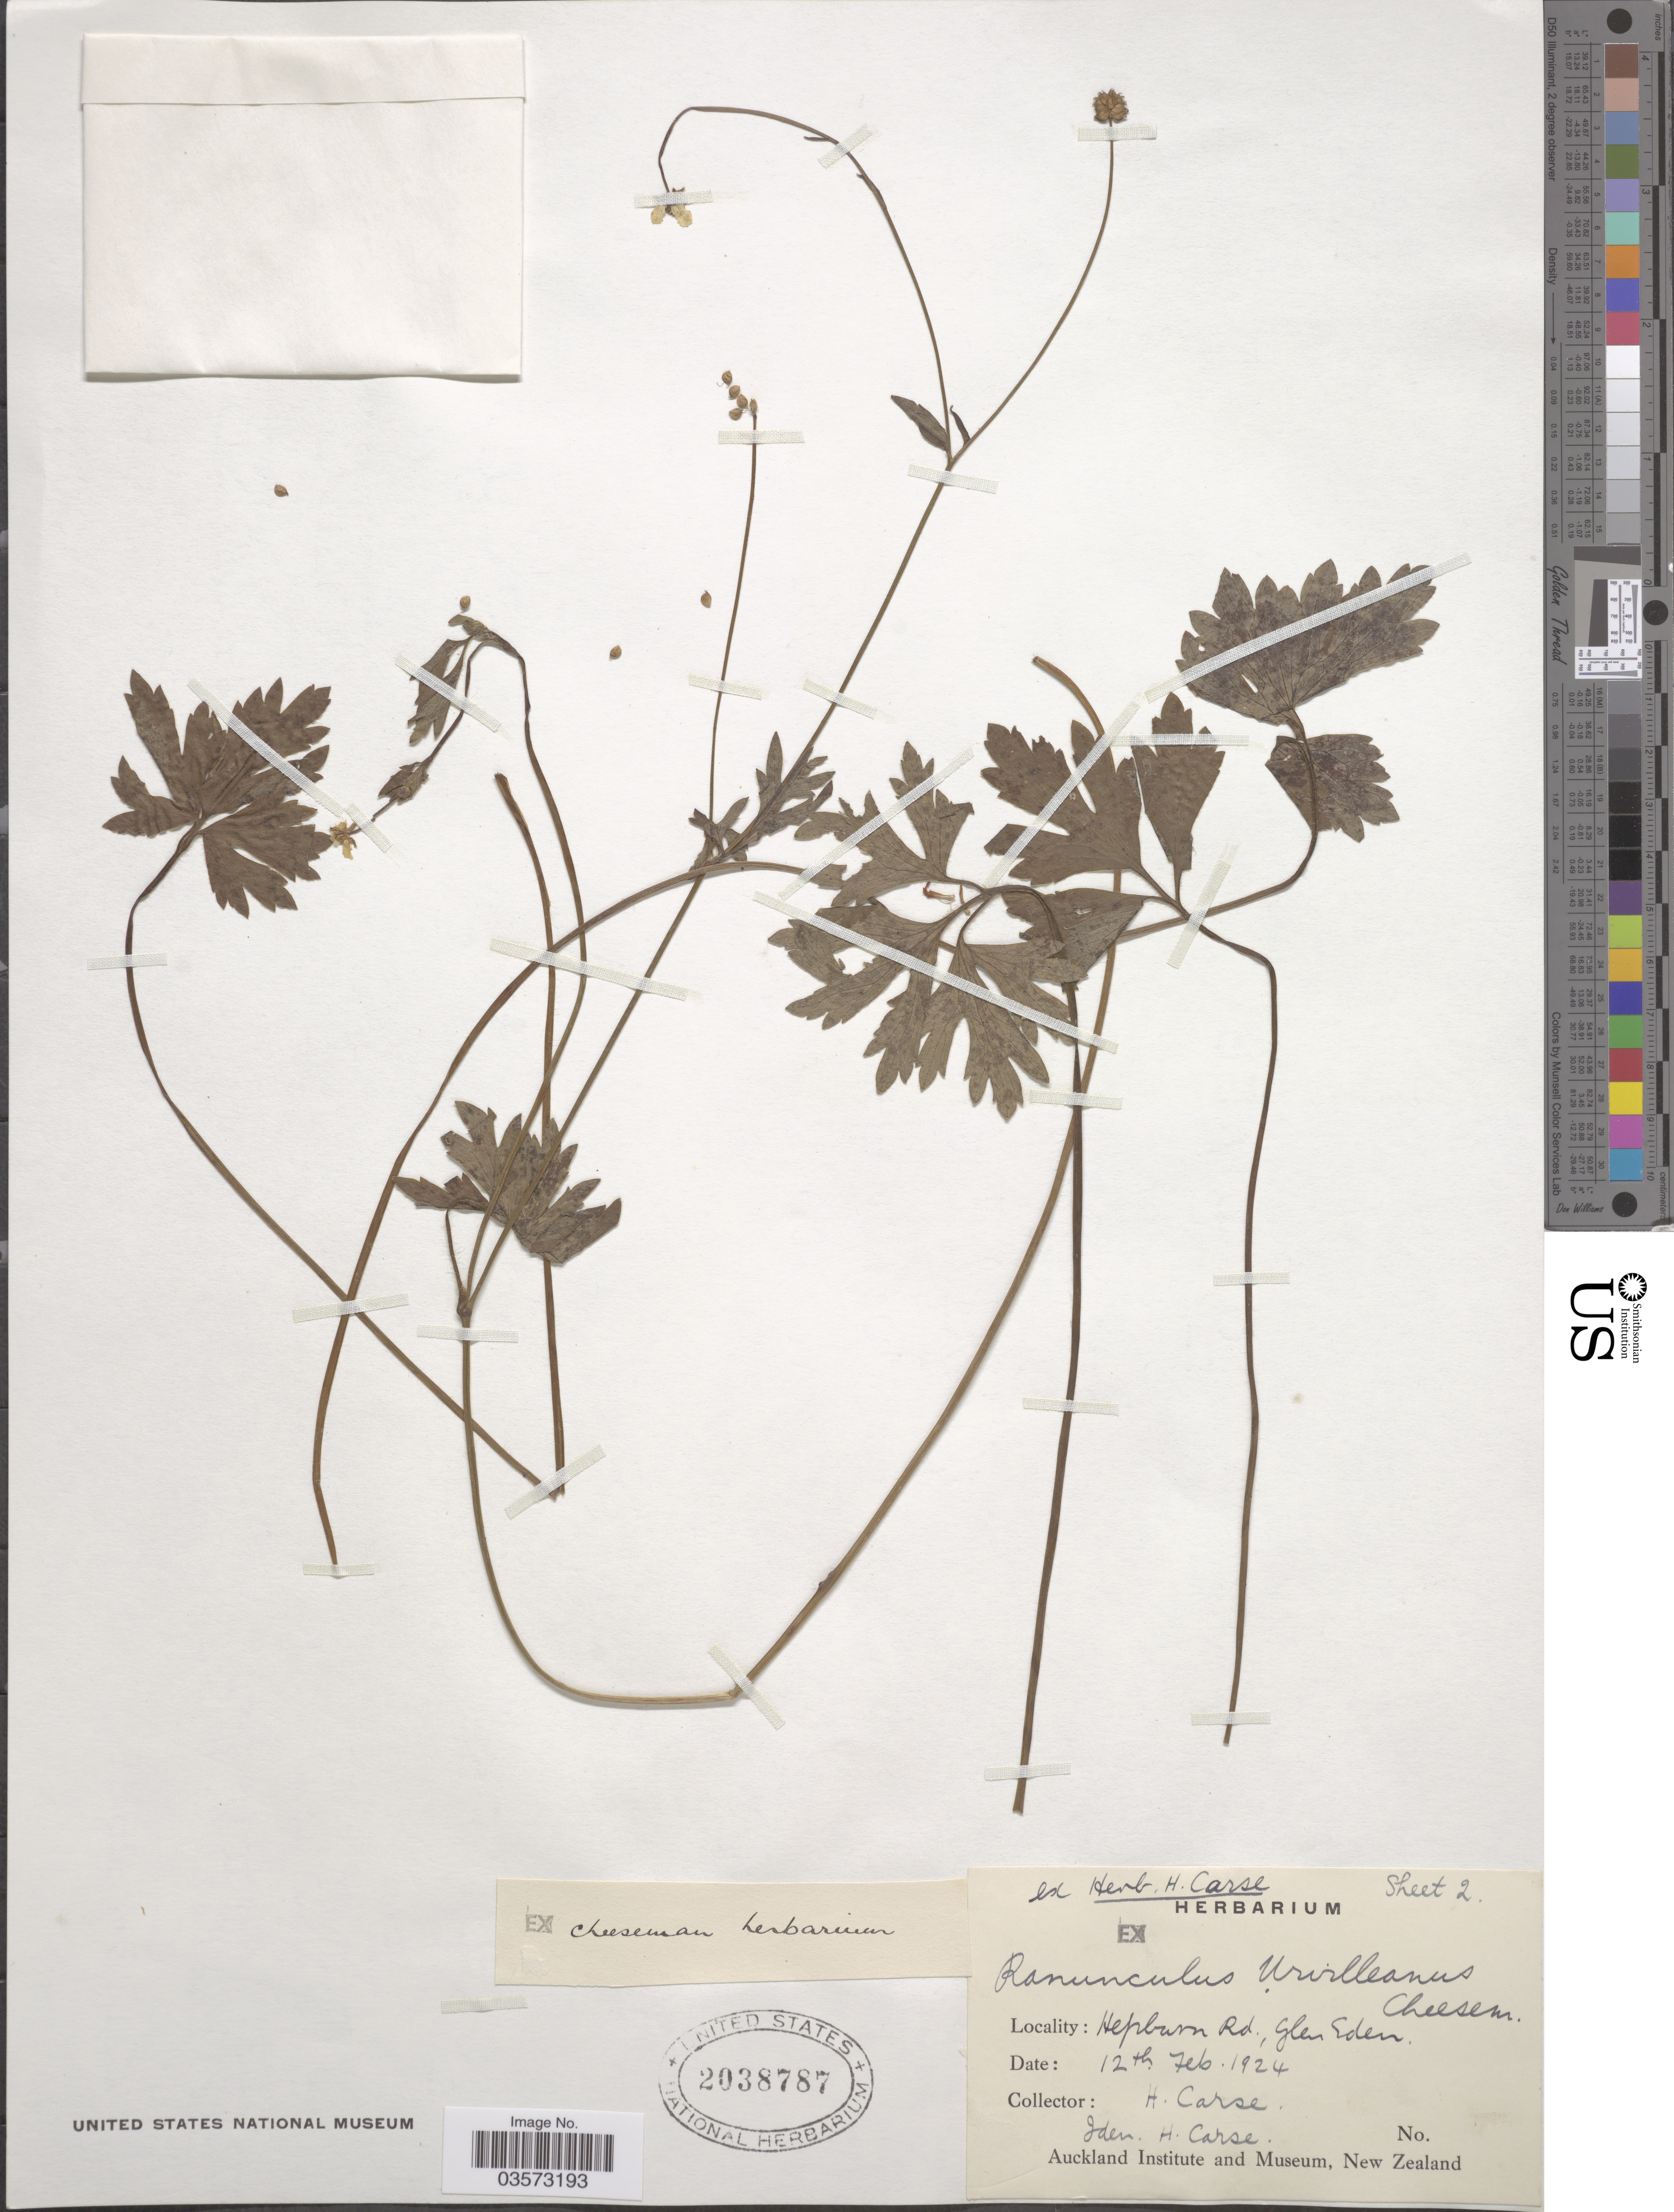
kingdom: Plantae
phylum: Tracheophyta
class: Magnoliopsida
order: Ranunculales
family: Ranunculaceae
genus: Ranunculus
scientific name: Ranunculus urvilleanus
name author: Cheeseman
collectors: H. Carse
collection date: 1924-02-12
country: New Zealand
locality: Hepburn Rd., Glen Eden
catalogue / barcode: US 2038787